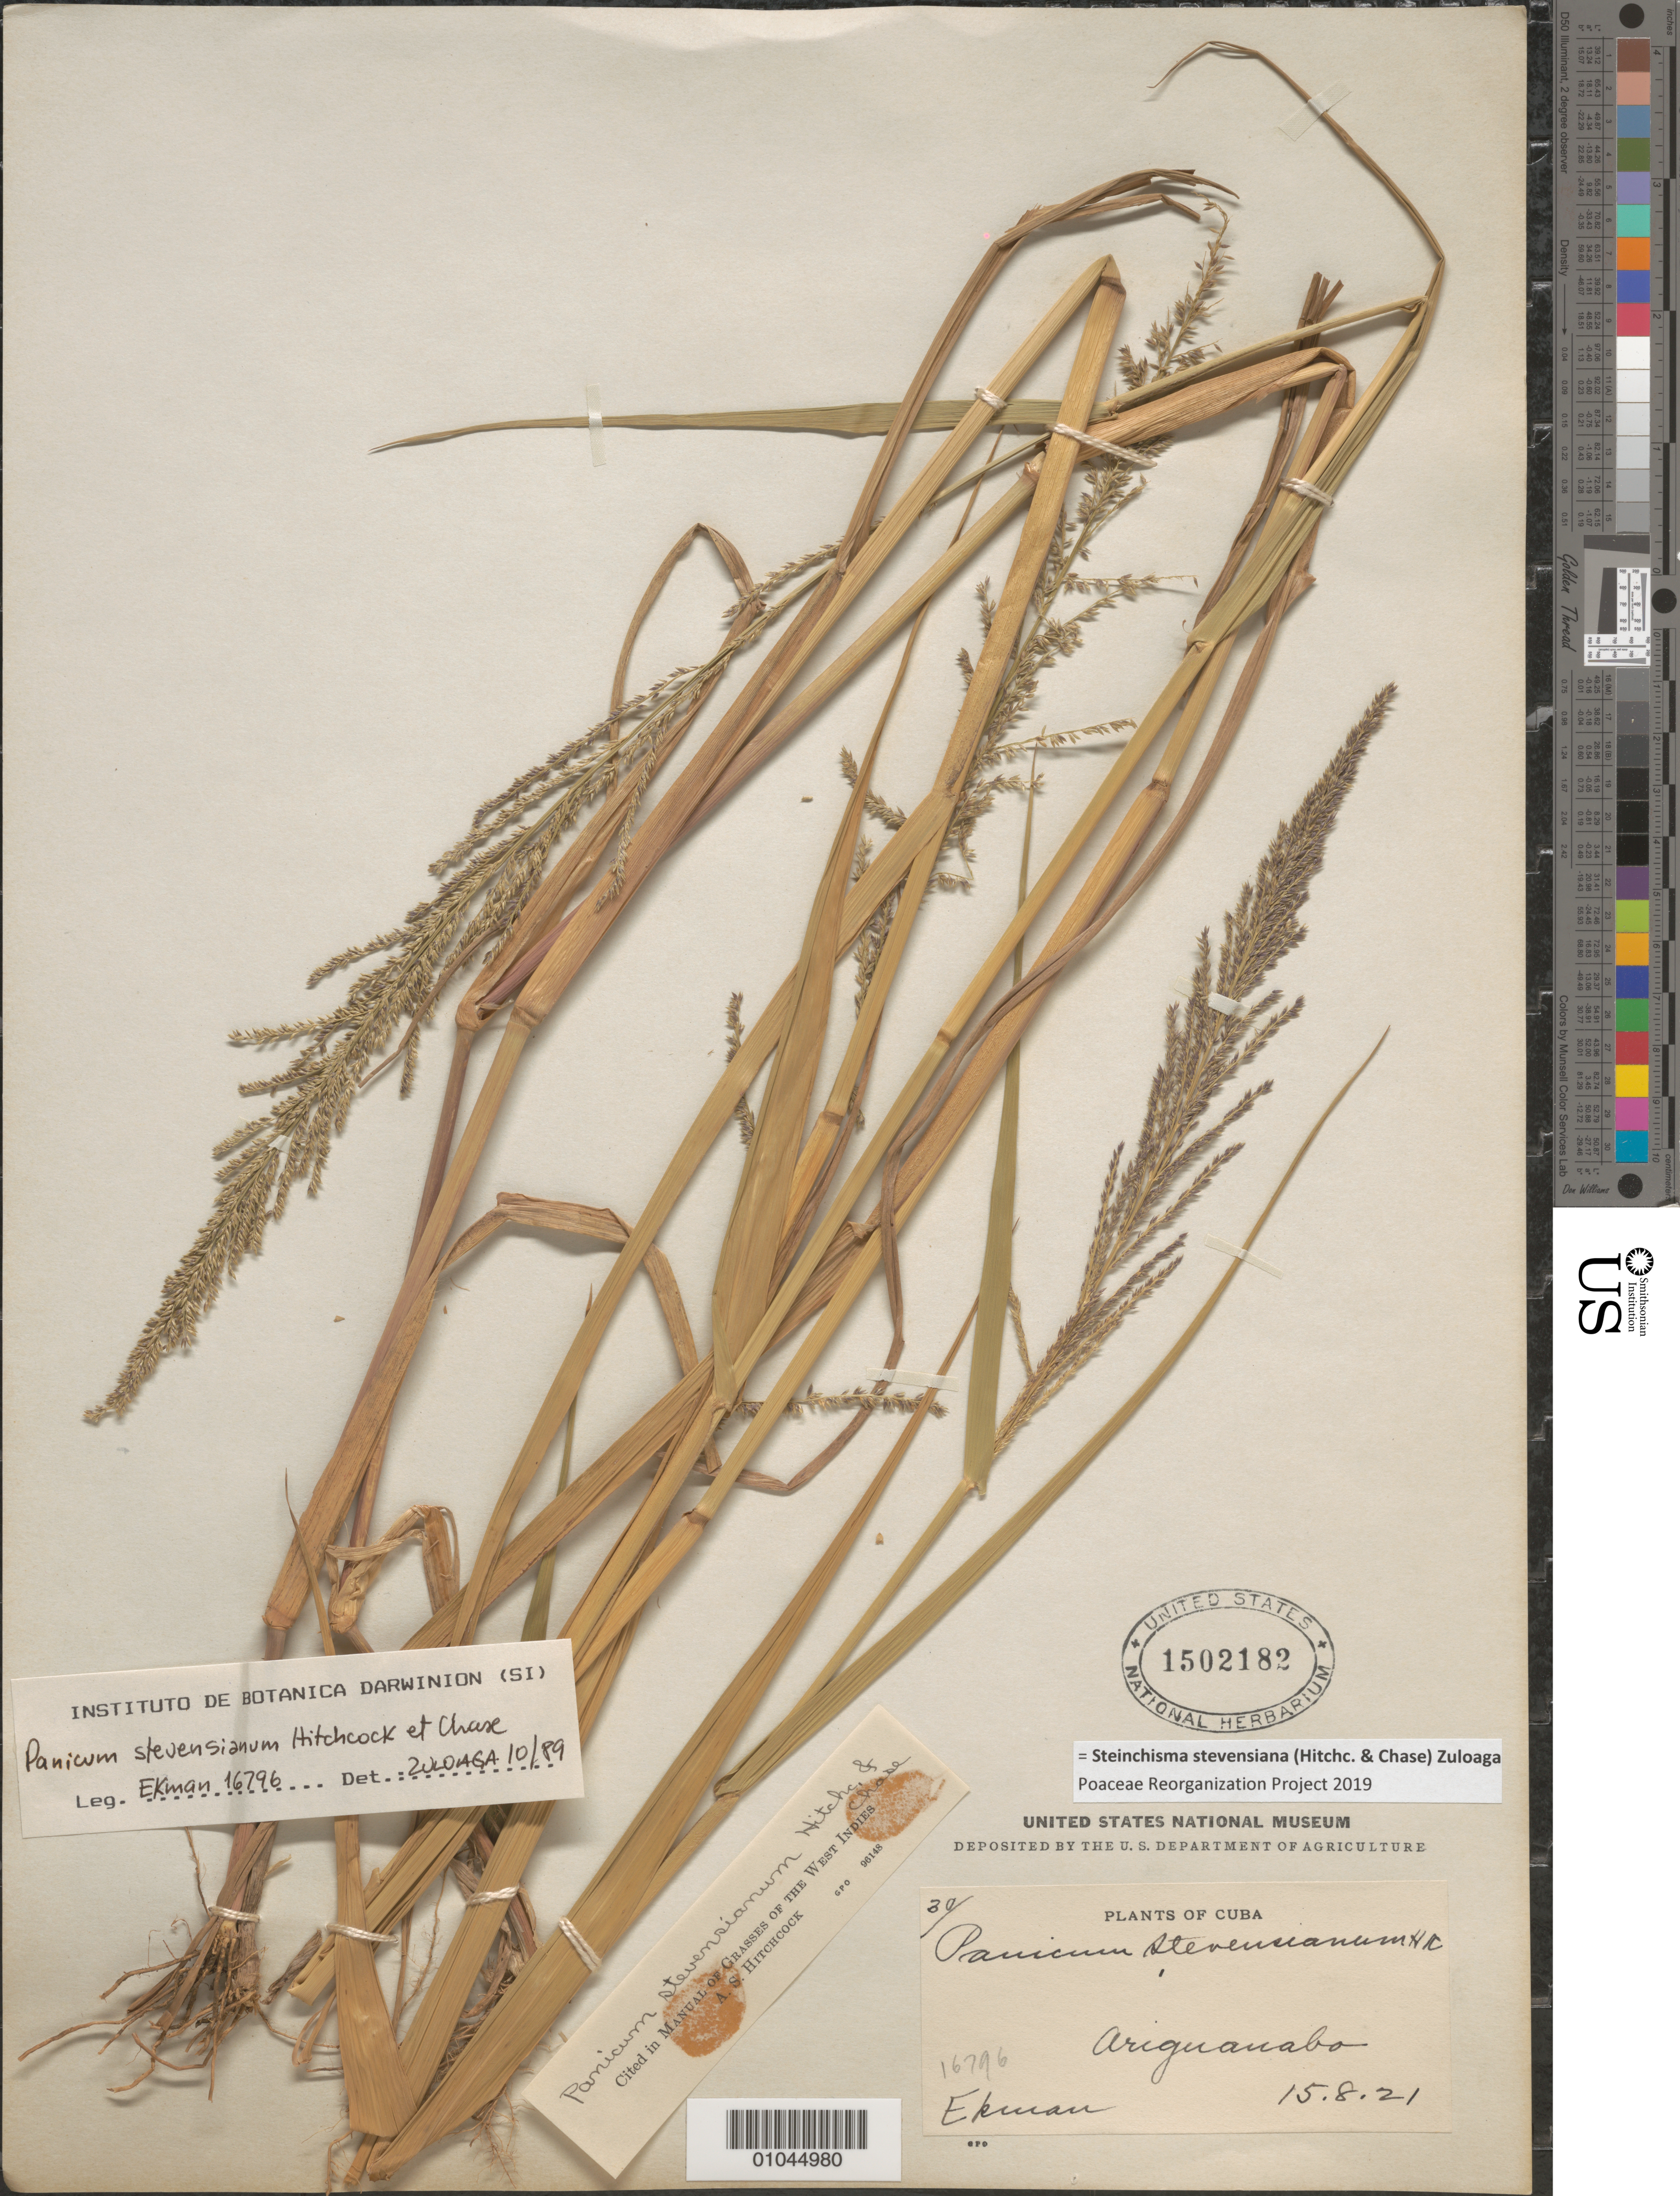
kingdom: Plantae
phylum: Tracheophyta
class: Liliopsida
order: Poales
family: Poaceae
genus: Panicum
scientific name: Panicum stevensianum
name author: Hitchc. & Chase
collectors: E. L. Ekman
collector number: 16796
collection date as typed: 15 Aug 1921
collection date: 1921-08-15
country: Cuba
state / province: La Habana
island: Cuba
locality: Ariguanabo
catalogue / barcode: US 1502182